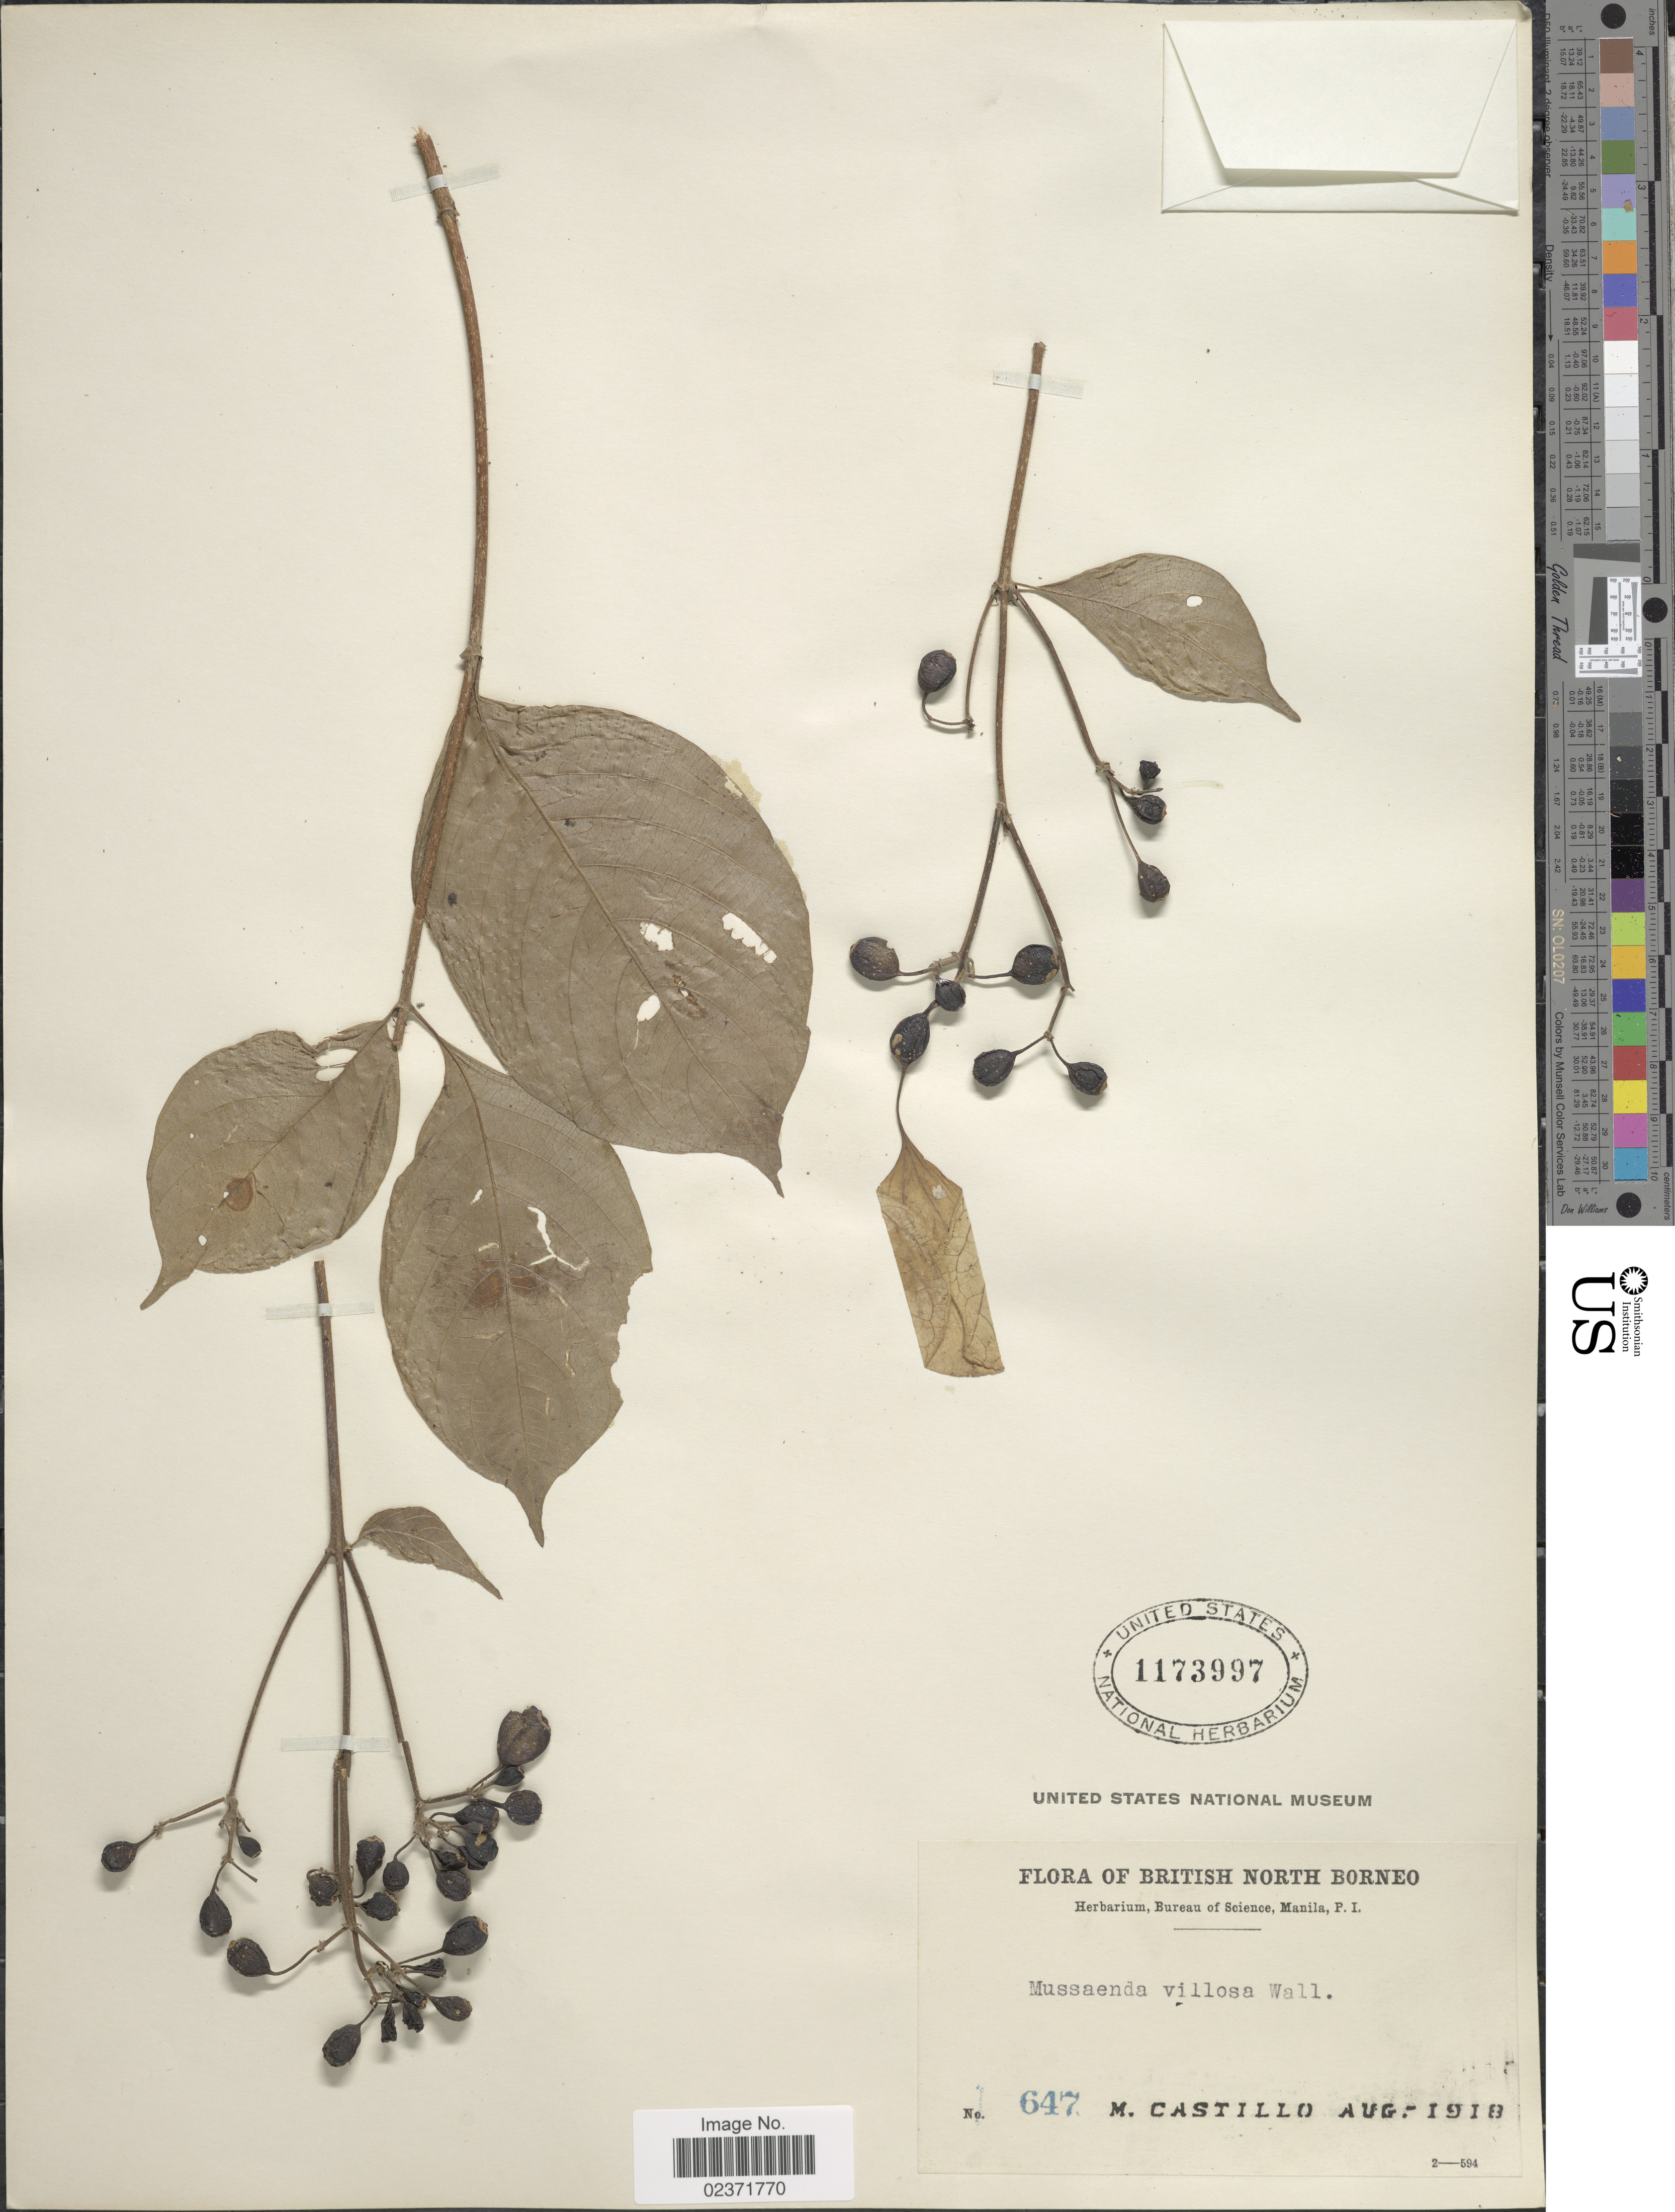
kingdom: Plantae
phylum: Tracheophyta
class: Magnoliopsida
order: Gentianales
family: Rubiaceae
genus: Mussaenda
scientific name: Mussaenda villosa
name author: Wall. ex G. Don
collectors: M. Castillo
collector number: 647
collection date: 1918-08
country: Malaysia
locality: British North Borneo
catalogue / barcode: US 1173997